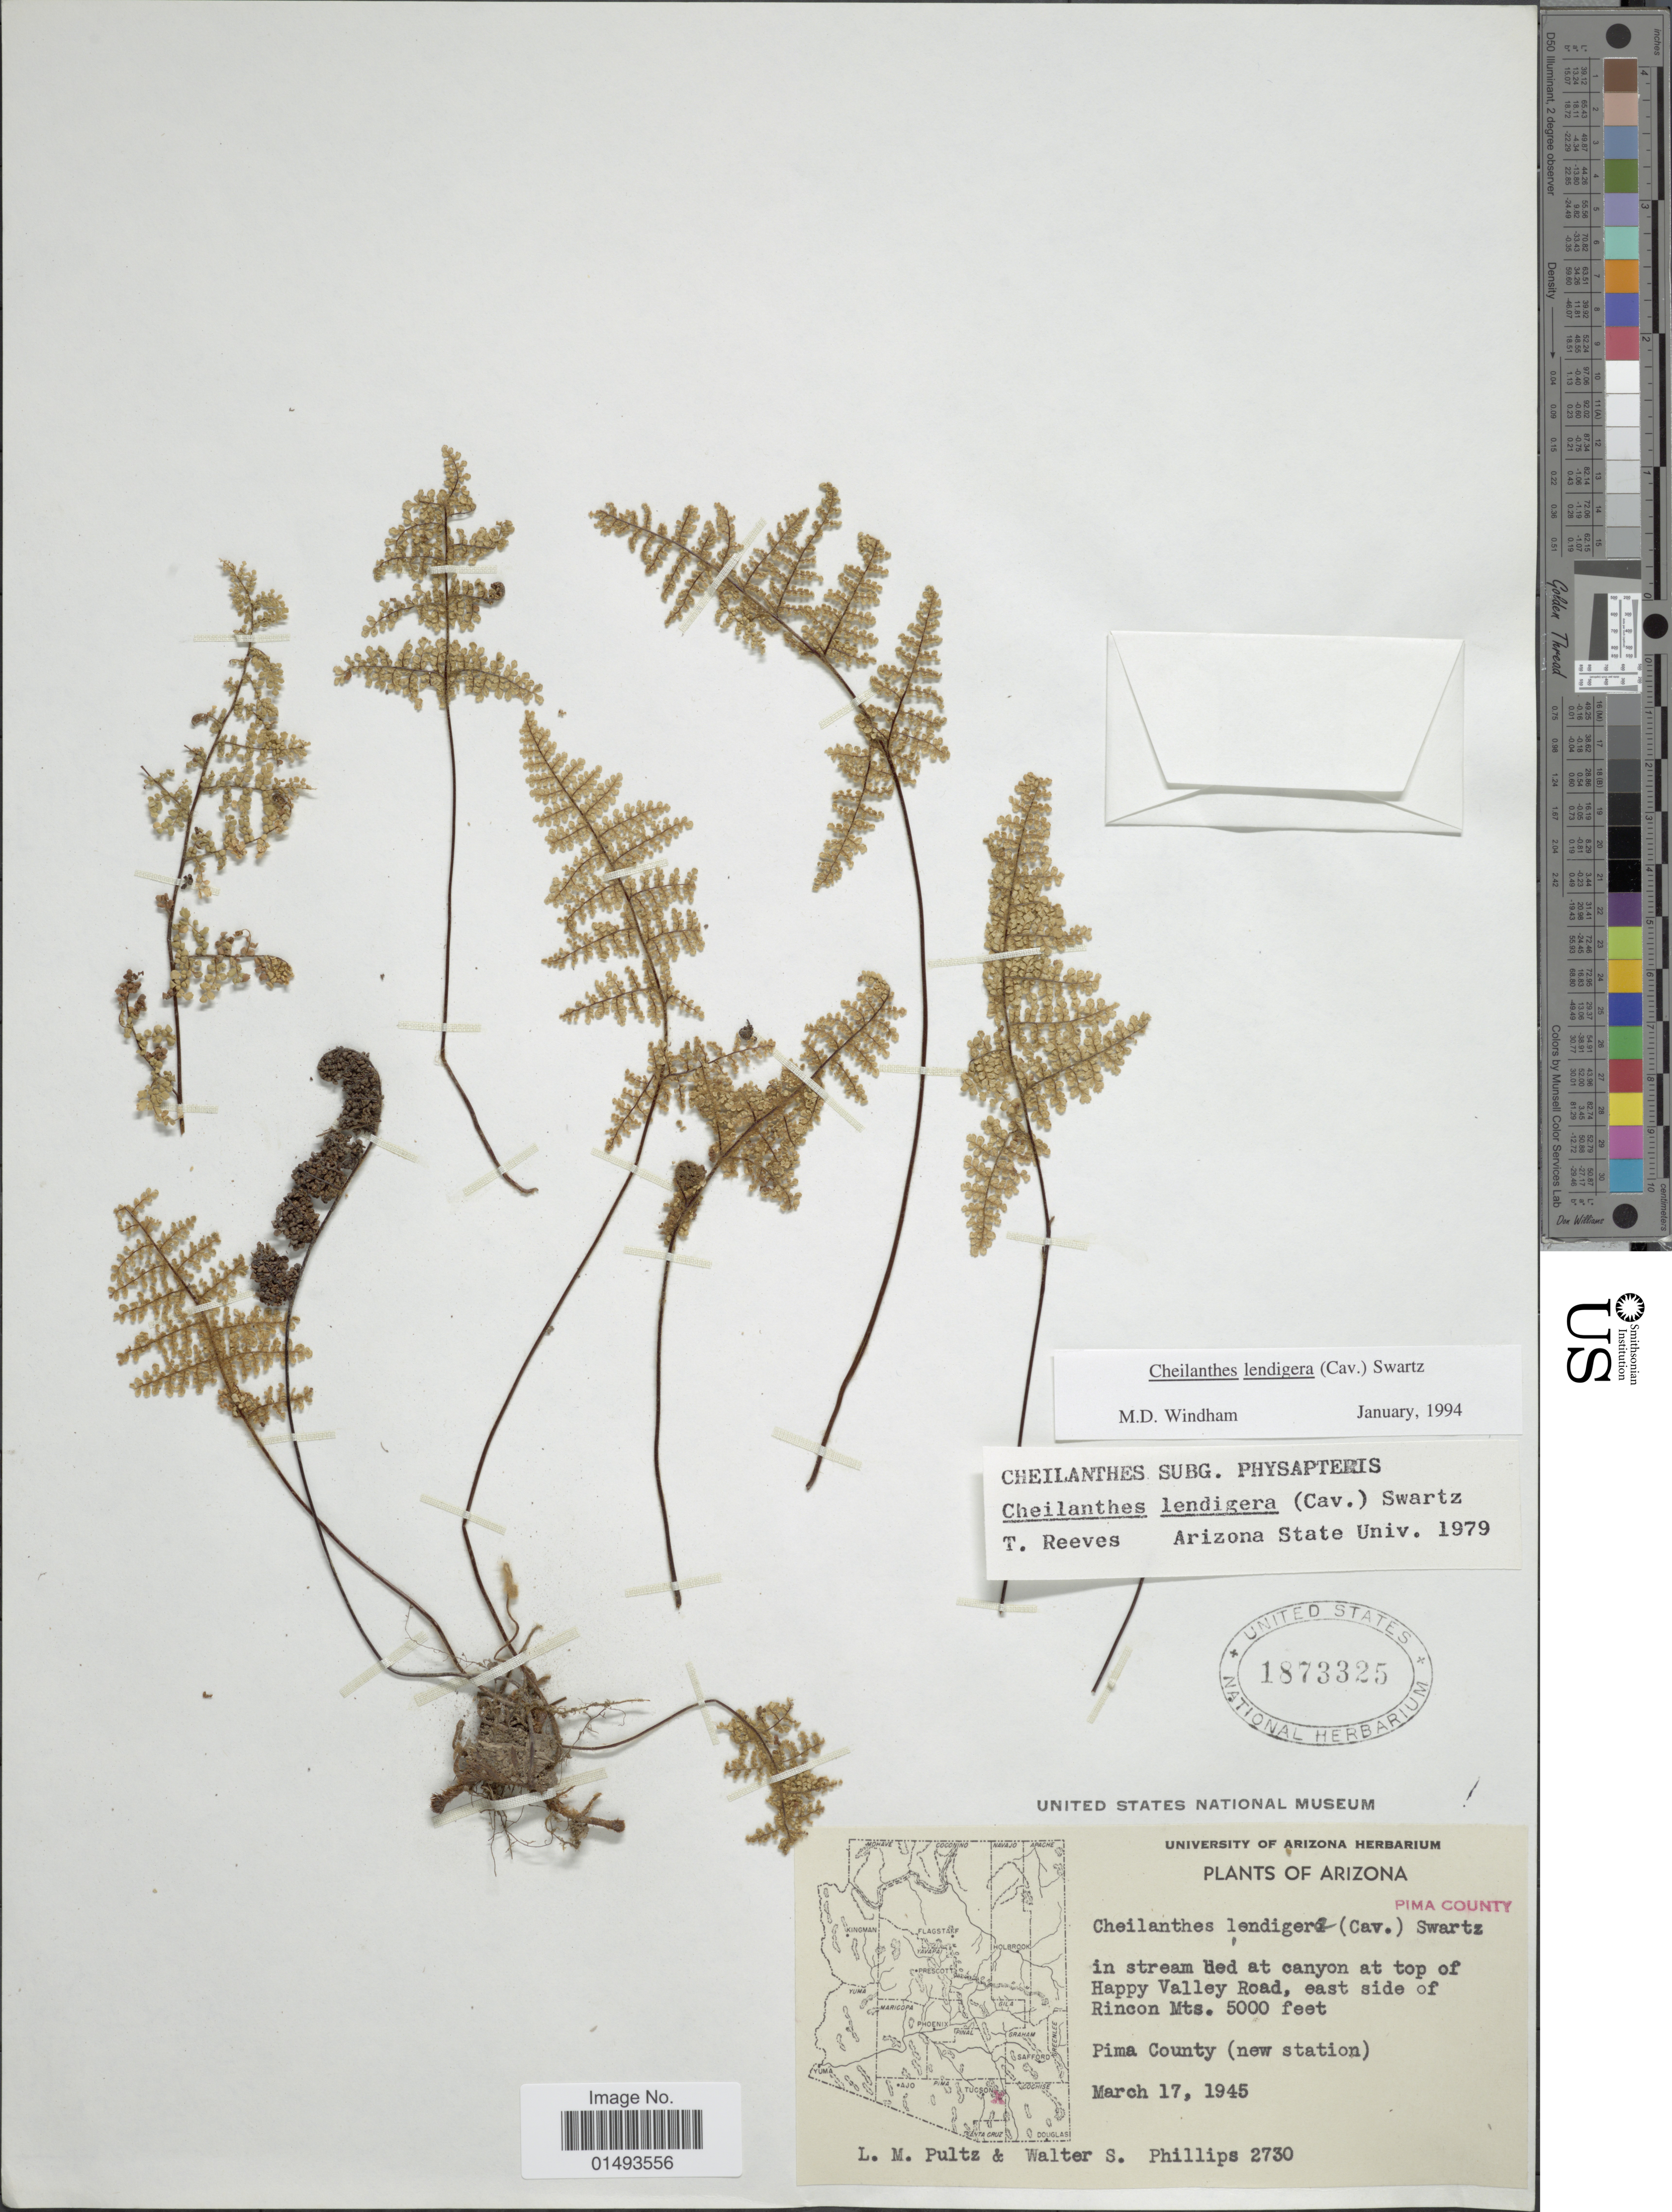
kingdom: Plantae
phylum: Tracheophyta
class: Polypodiopsida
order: Polypodiales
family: Pteridaceae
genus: Myriopteris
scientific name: Myriopteris lendigera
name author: (Cav.) J. Sm.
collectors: L. Pultz & W. S. Phillips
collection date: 1945-03-17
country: United States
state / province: Arizona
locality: Plants of Arizona, in stream Hed at canyon at top of Happy Valley Road, east side of Rincon Mts. Pima County (new station)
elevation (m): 1524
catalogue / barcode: US 1873325